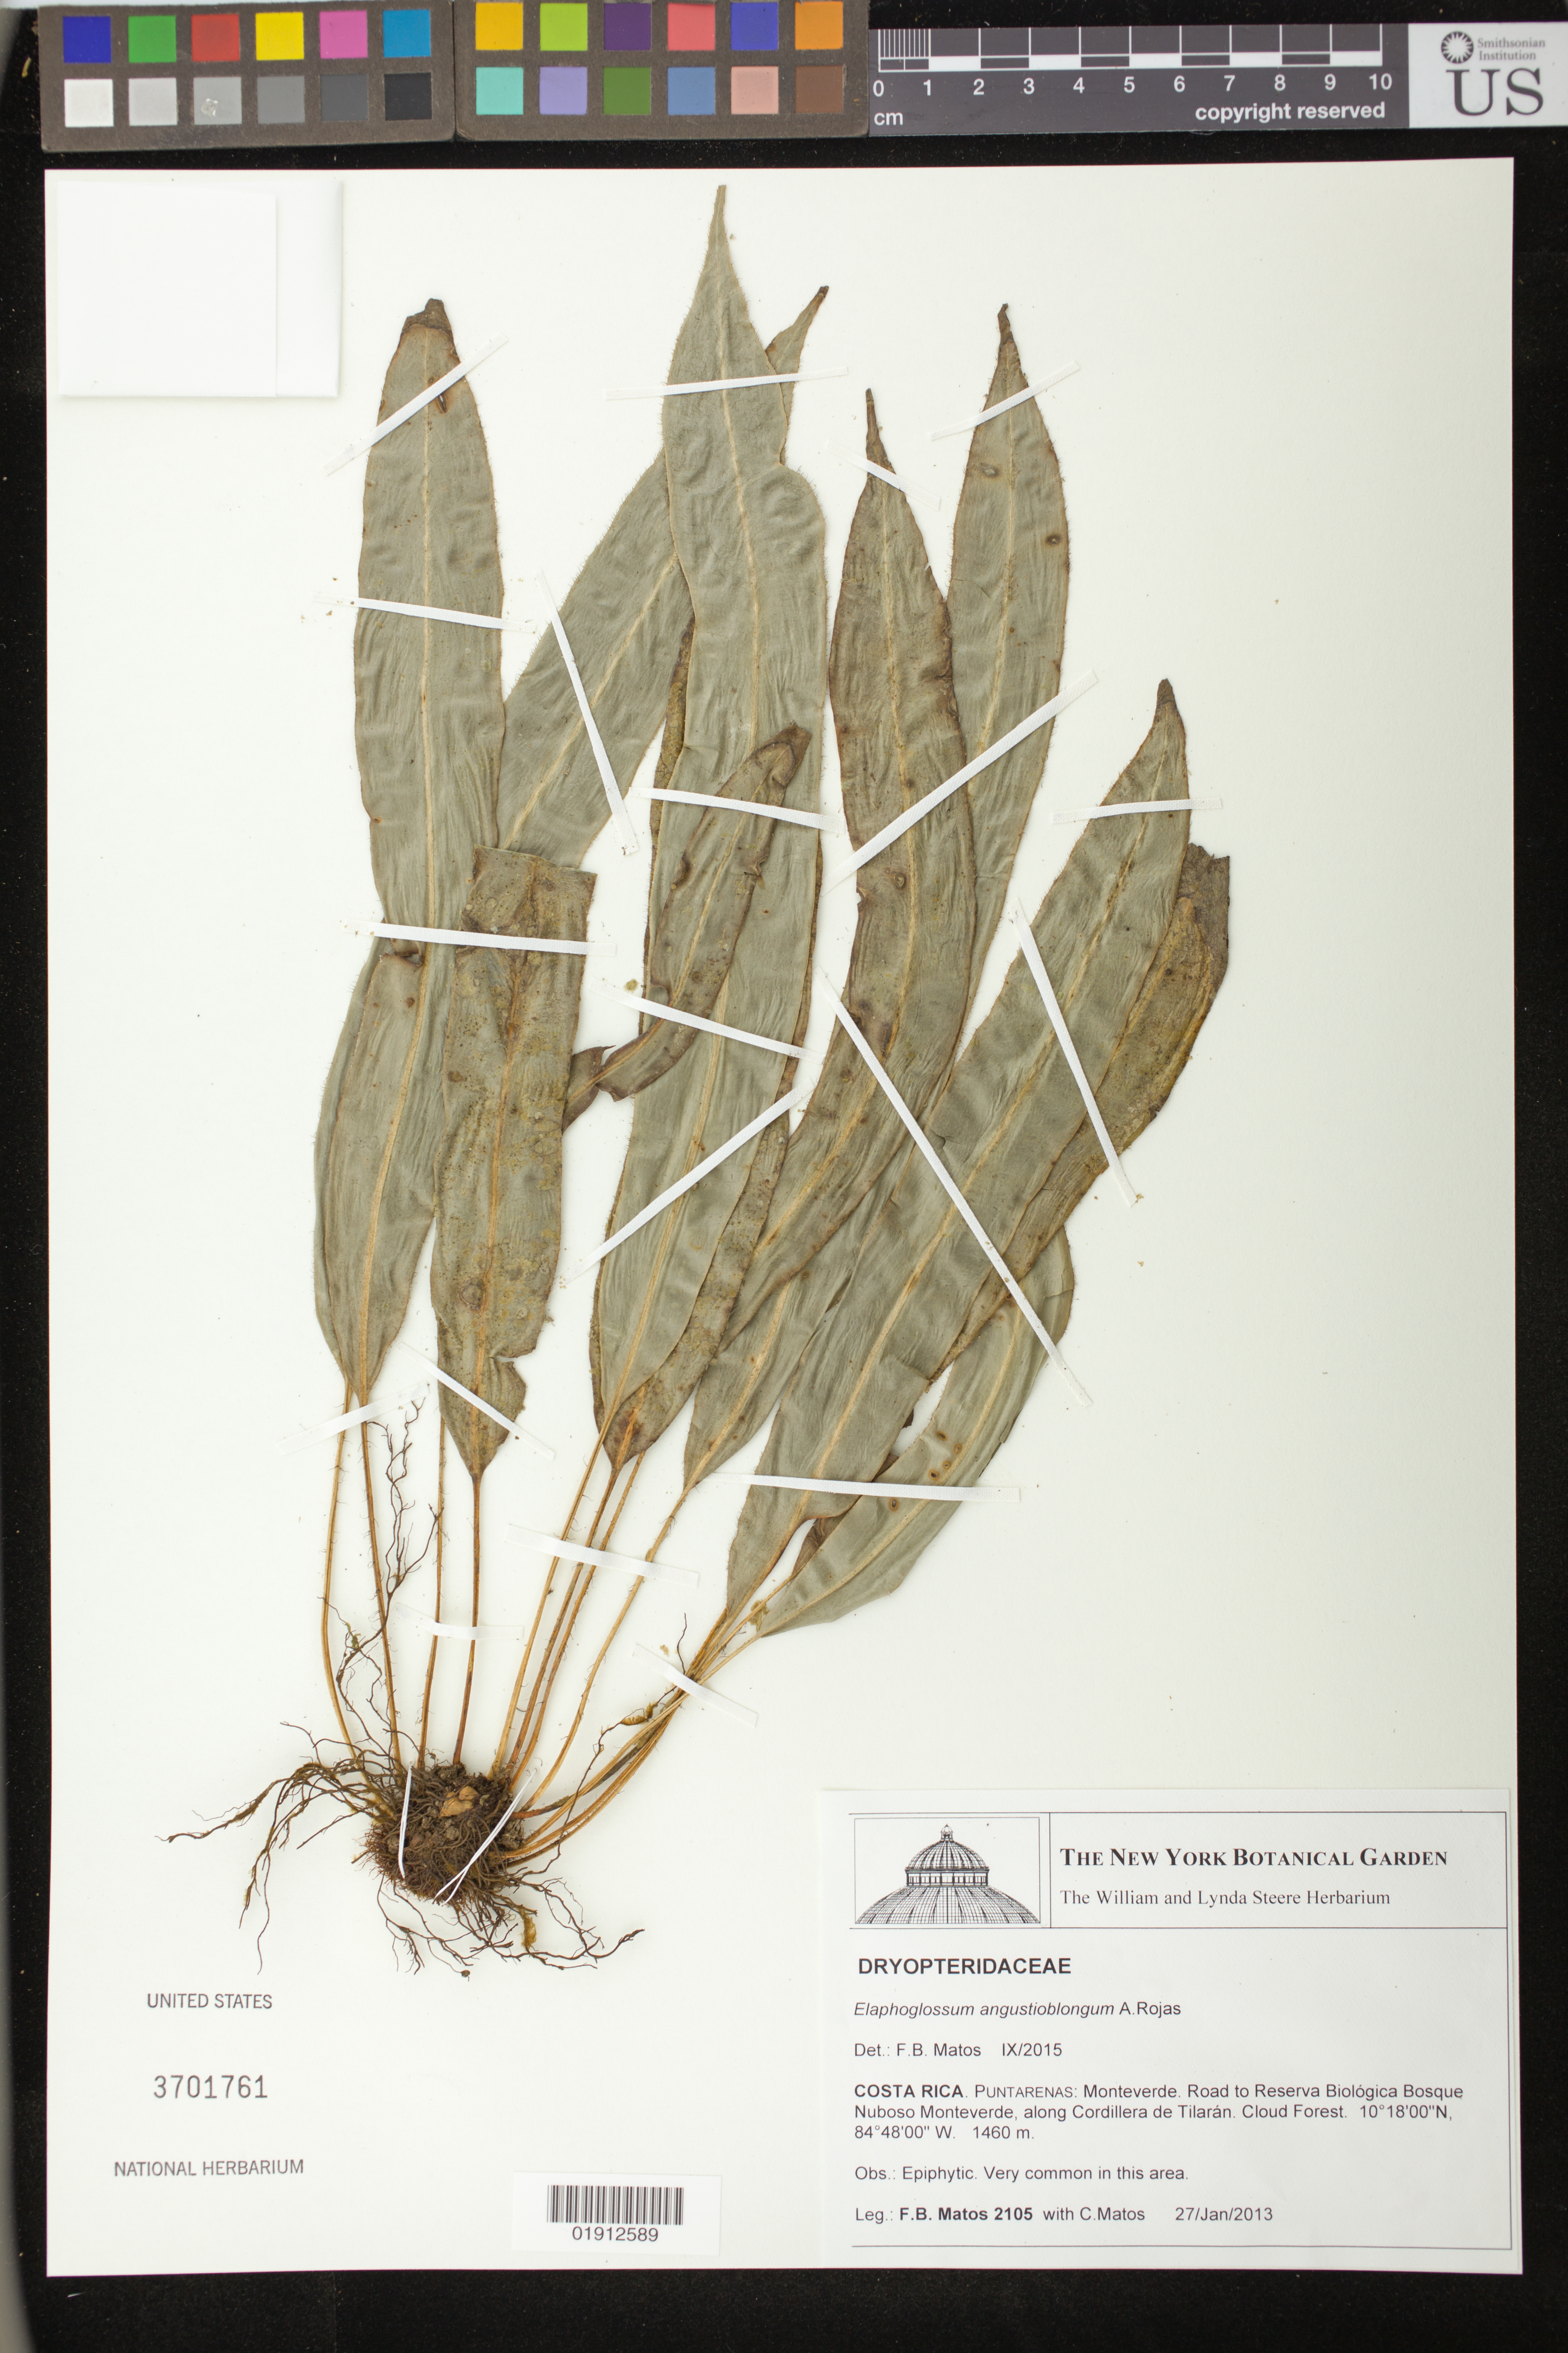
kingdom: Plantae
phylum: Tracheophyta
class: Polypodiopsida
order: Polypodiales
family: Dryopteridaceae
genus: Elaphoglossum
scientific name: Elaphoglossum angustioblongum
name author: A. Rojas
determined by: Matos, F. B.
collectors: F. Matos & C. Matos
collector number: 2105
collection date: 2013-01-27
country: Costa Rica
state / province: Puntarenas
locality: Monteverde. Road to Reserva Biologica Bosque Nuboso Monteverde, along Cordillera de Tilaran.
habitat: Cloud Forest.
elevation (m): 1460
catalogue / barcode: US 3701761